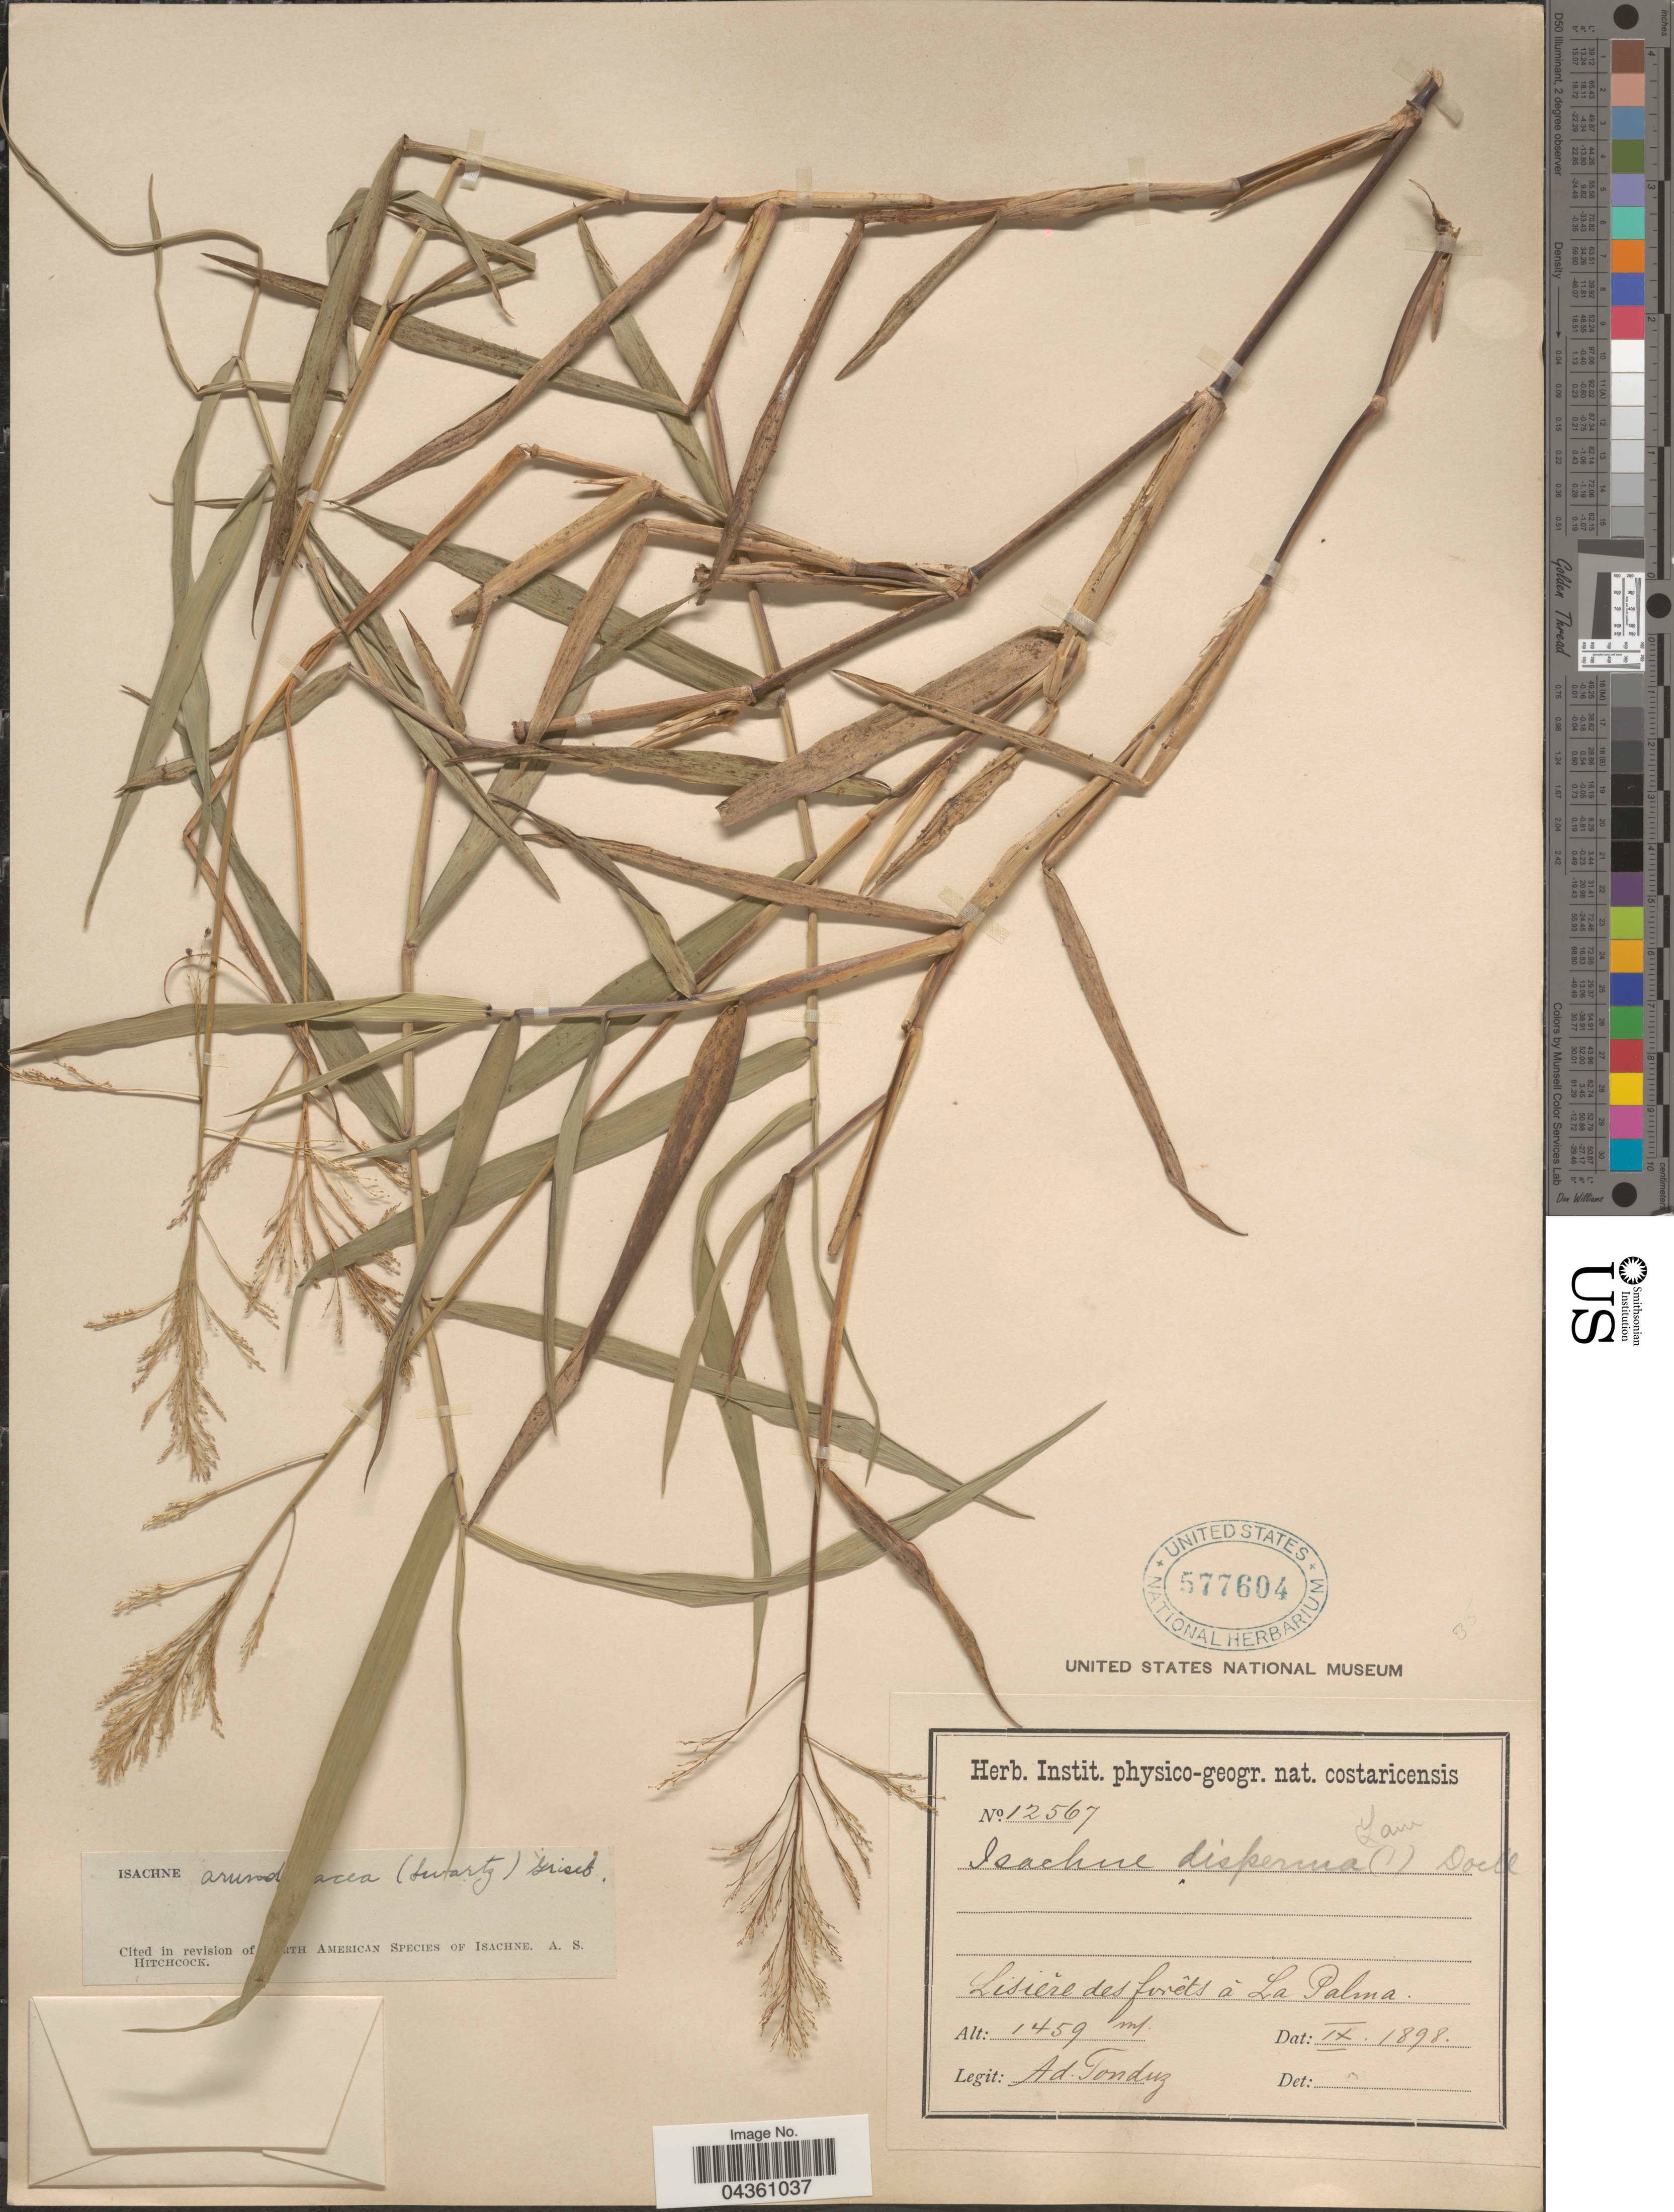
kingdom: Plantae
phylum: Tracheophyta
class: Liliopsida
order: Poales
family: Poaceae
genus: Isachne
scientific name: Isachne arundinacea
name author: (Sw.) Griseb.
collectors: A. Tonduz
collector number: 12567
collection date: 1898-09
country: Costa Rica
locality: Lisiére des forêts à La Palma.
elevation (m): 1459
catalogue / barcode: US 577604